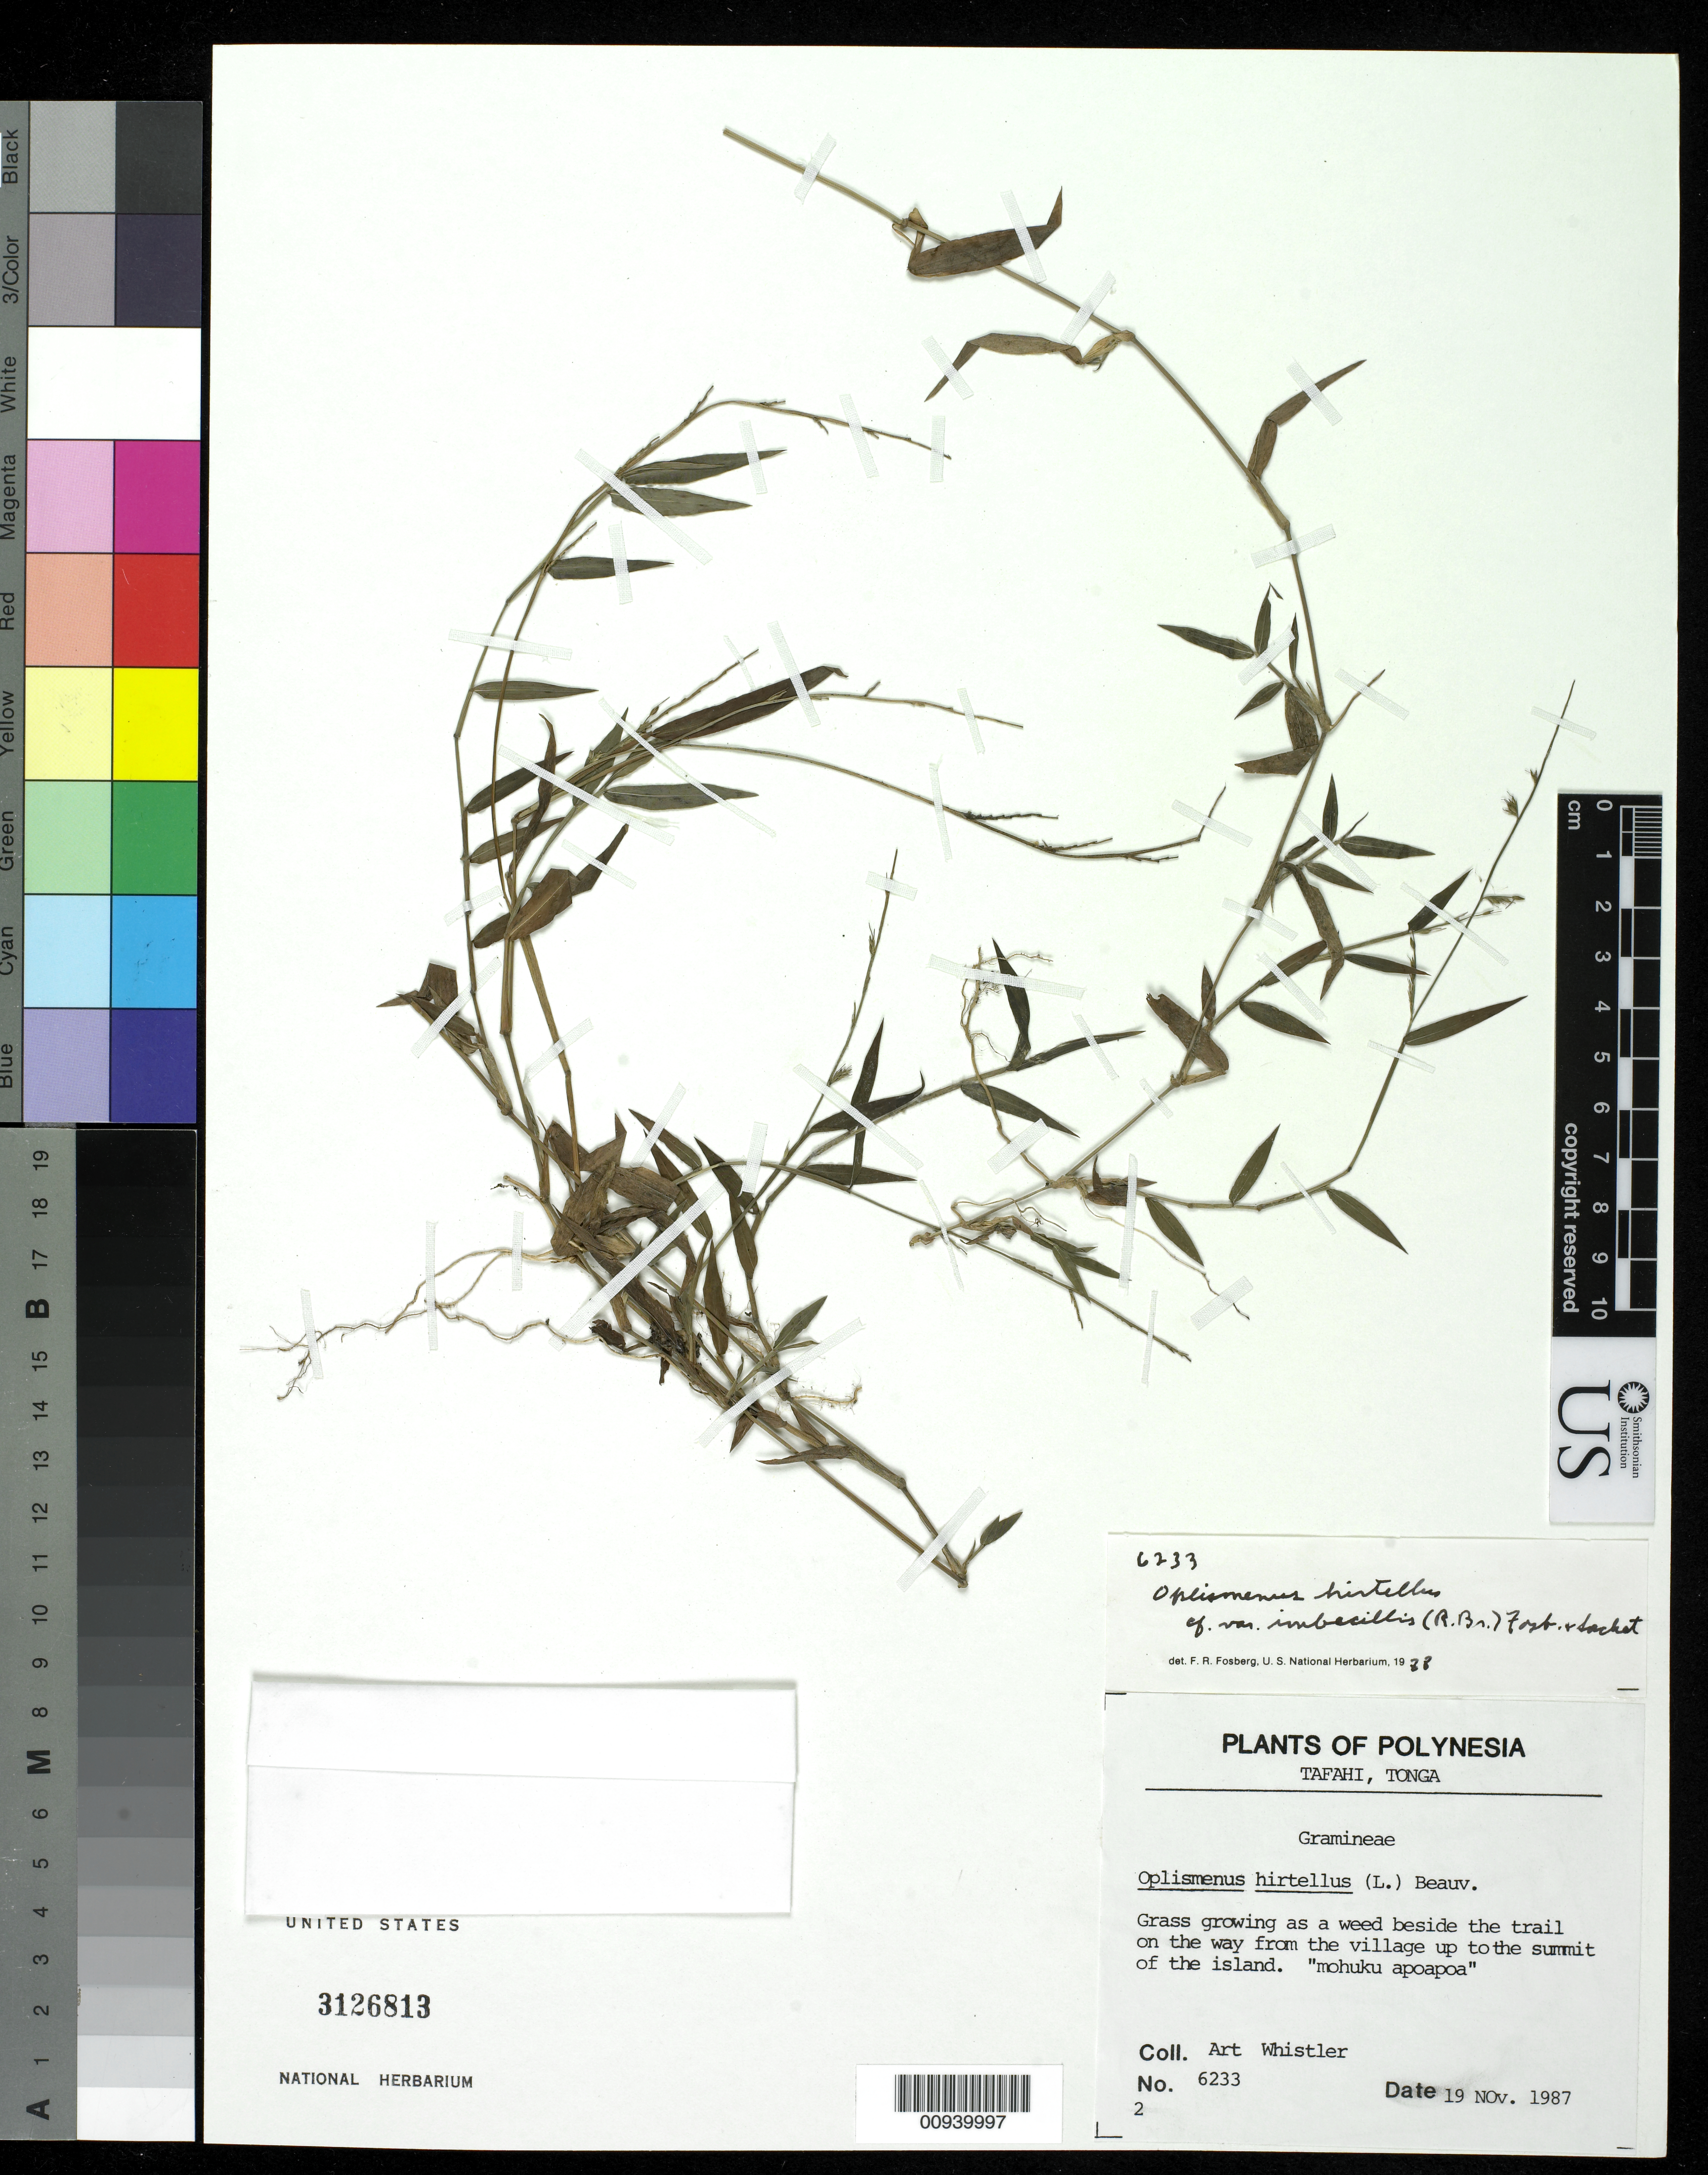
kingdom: Plantae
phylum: Tracheophyta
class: Liliopsida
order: Poales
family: Poaceae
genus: Oplismenus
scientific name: Oplismenus hirtellus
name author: (L.) P. Beauv.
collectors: A. Whistler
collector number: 6233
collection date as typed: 19 Nov 1987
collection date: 1987-11-19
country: Tonga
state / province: Tonga Outliers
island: Tafahi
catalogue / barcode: US 3126813